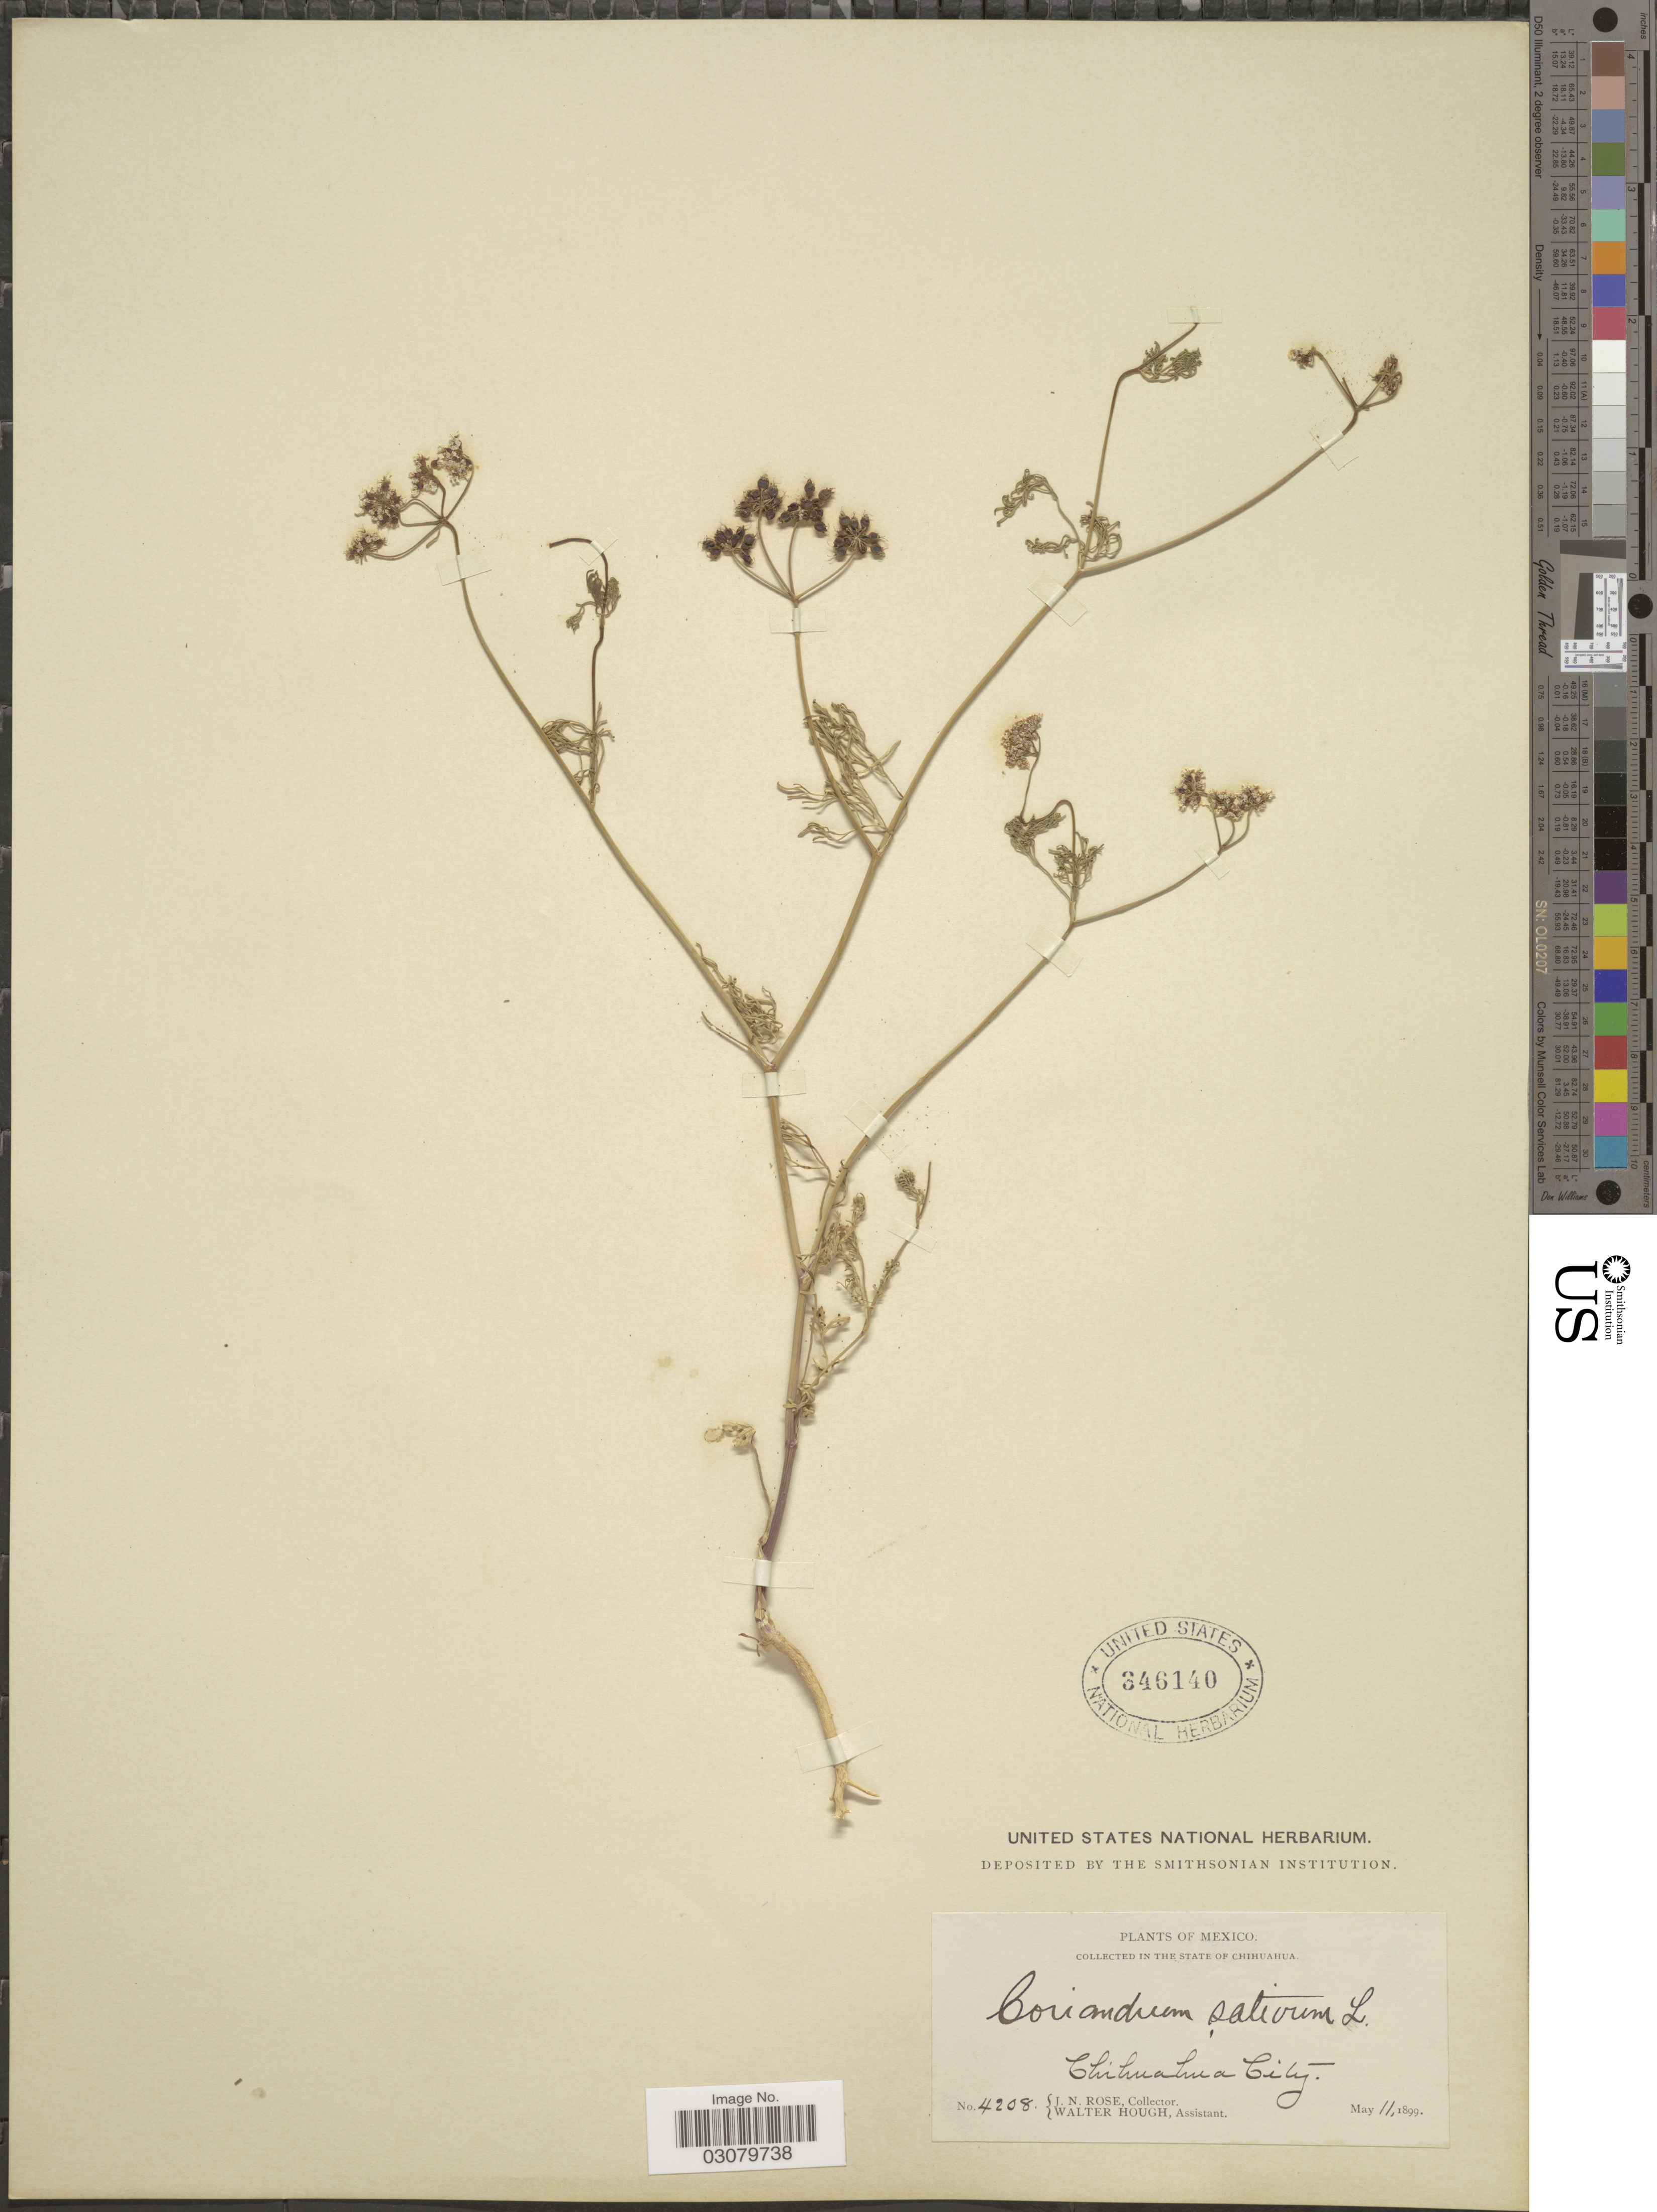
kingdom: Plantae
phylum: Tracheophyta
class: Magnoliopsida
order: Apiales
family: Apiaceae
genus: Coriandrum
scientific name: Coriandrum sativum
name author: L.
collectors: J. N. Rose & W. Hough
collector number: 4208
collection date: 1899-05-11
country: Mexico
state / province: Chihuahua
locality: In the State of Chihuahua. Chihuahua City.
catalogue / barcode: US 346140